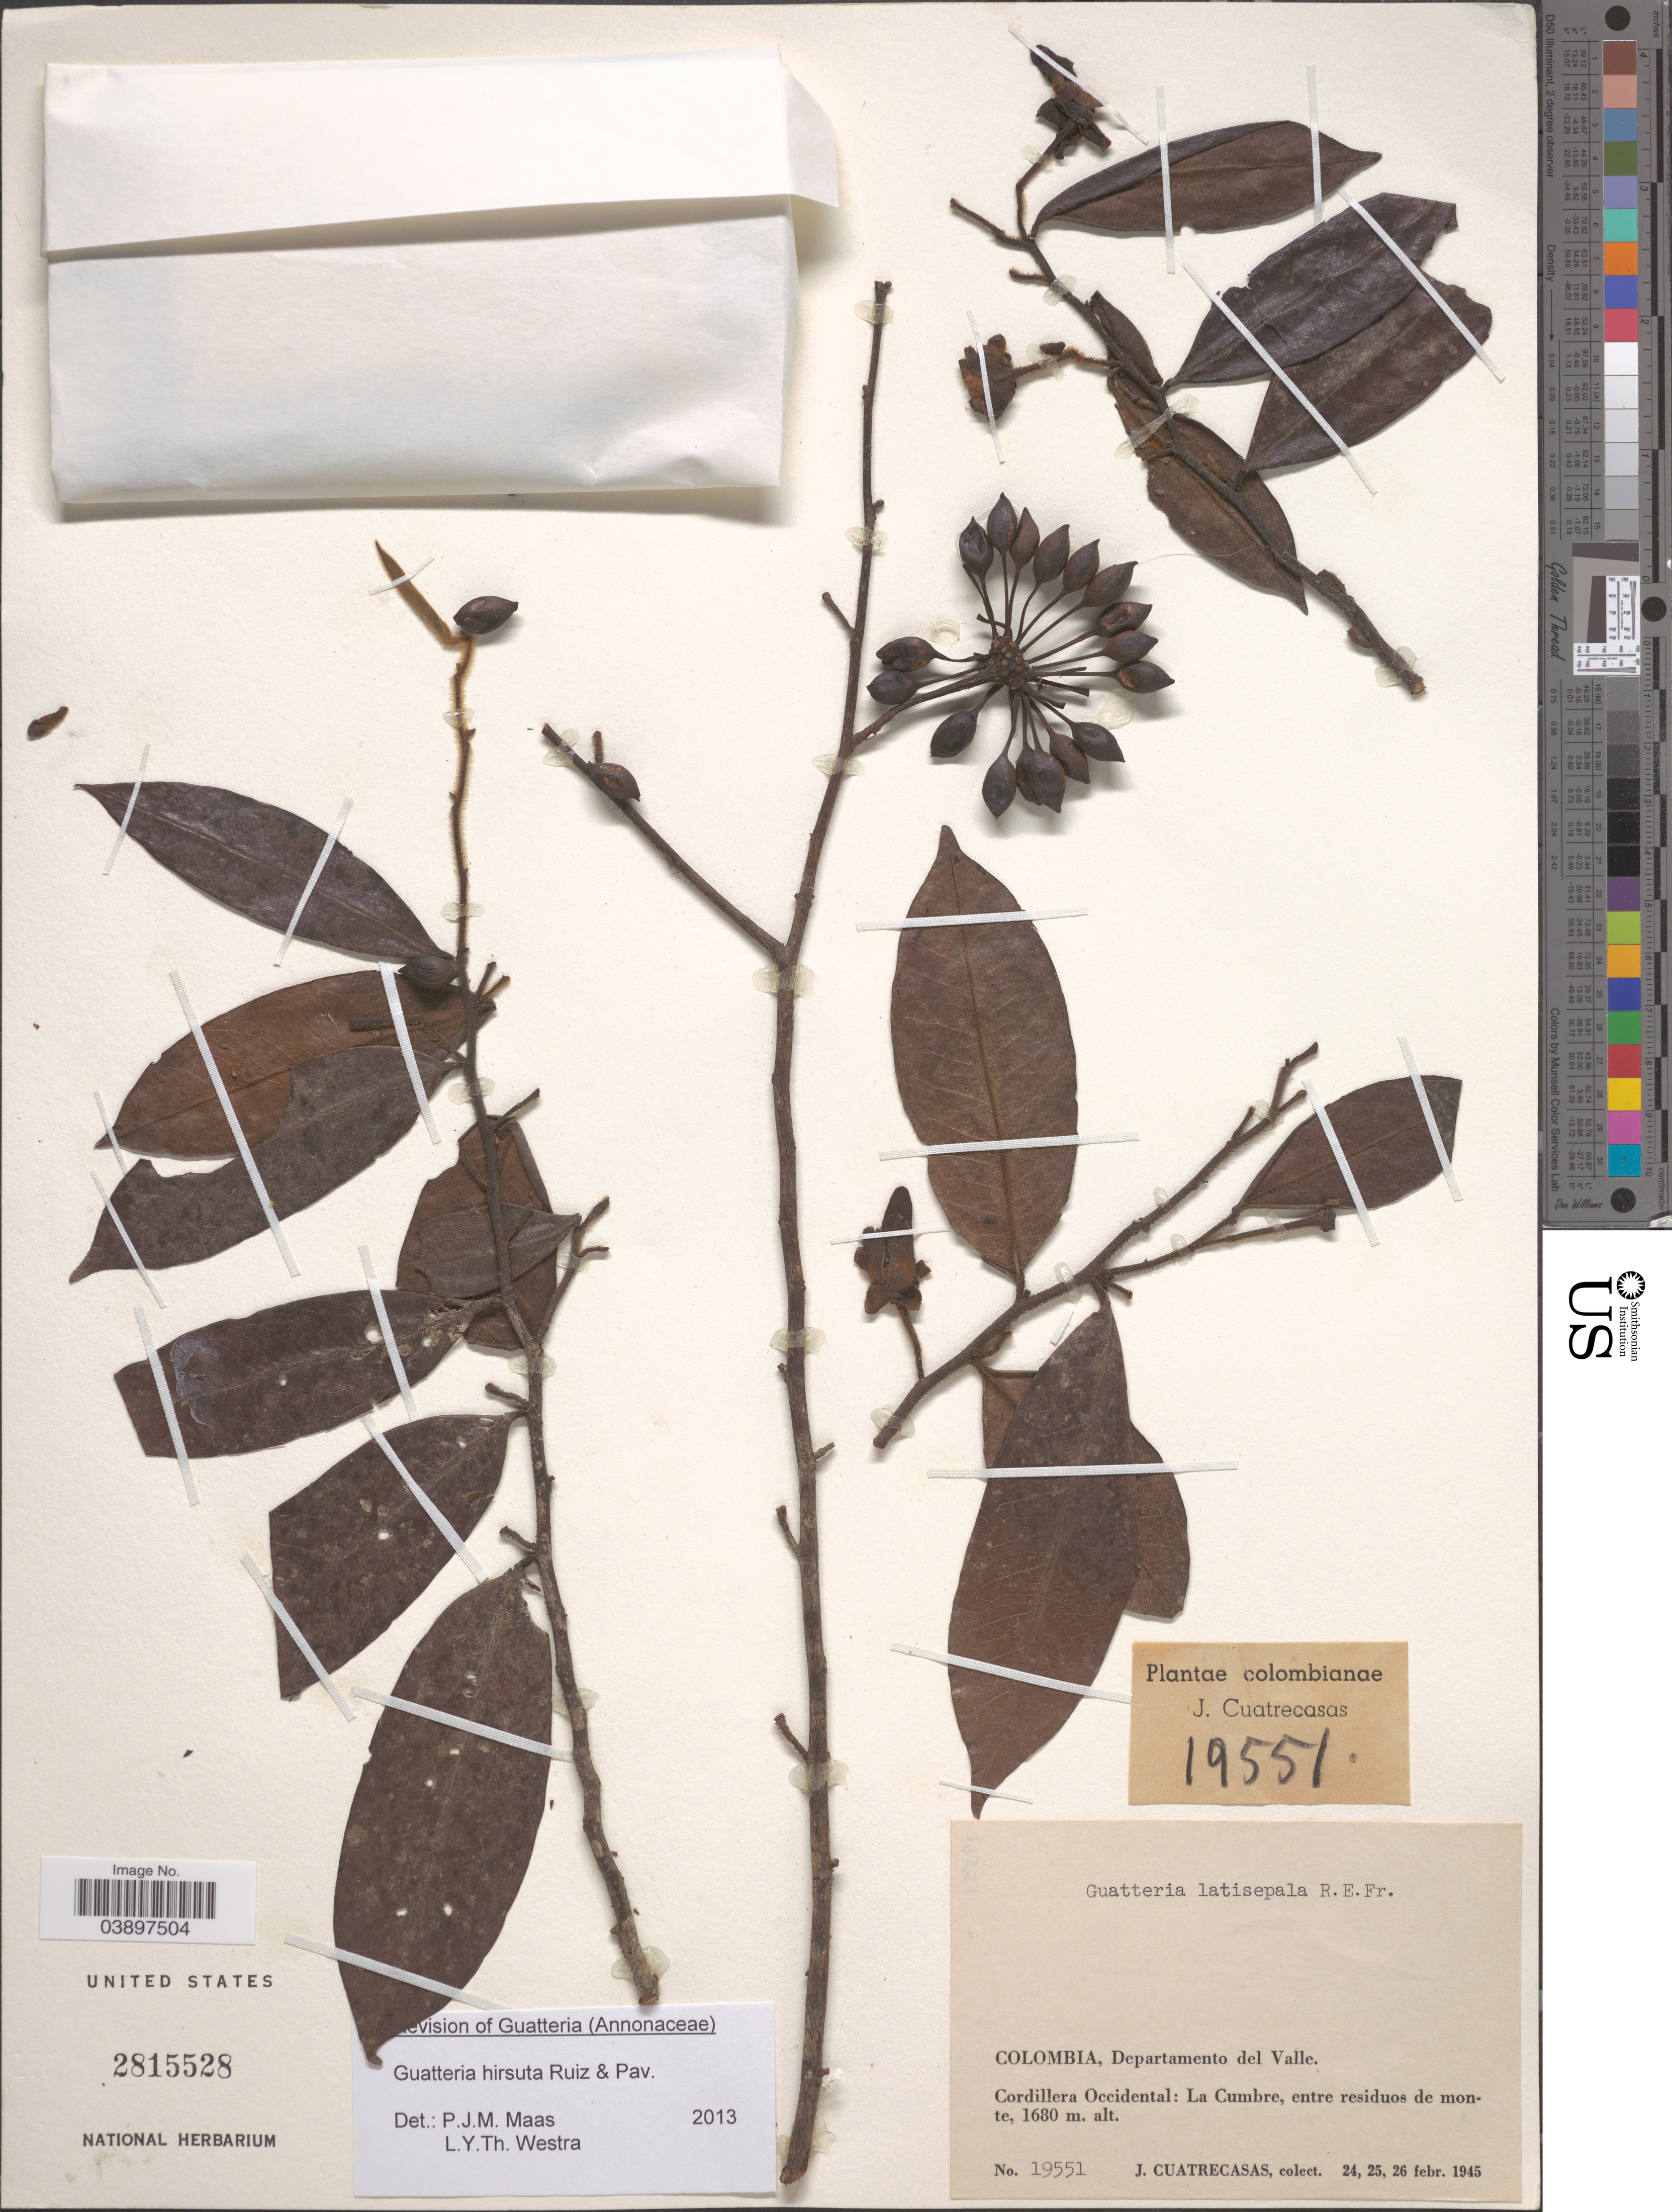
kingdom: Plantae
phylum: Tracheophyta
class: Magnoliopsida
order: Magnoliales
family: Annonaceae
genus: Guatteria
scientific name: Guatteria hirsuta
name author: Ruiz & Pav.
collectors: J. Cuatrecasas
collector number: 19551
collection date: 1945-02-24/1945-02-26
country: Colombia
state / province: Valle del Cauca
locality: Departamento del Valle.Cordillera Occidental: La Cumbre, entre residuos de monte.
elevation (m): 1680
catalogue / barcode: US 2815528